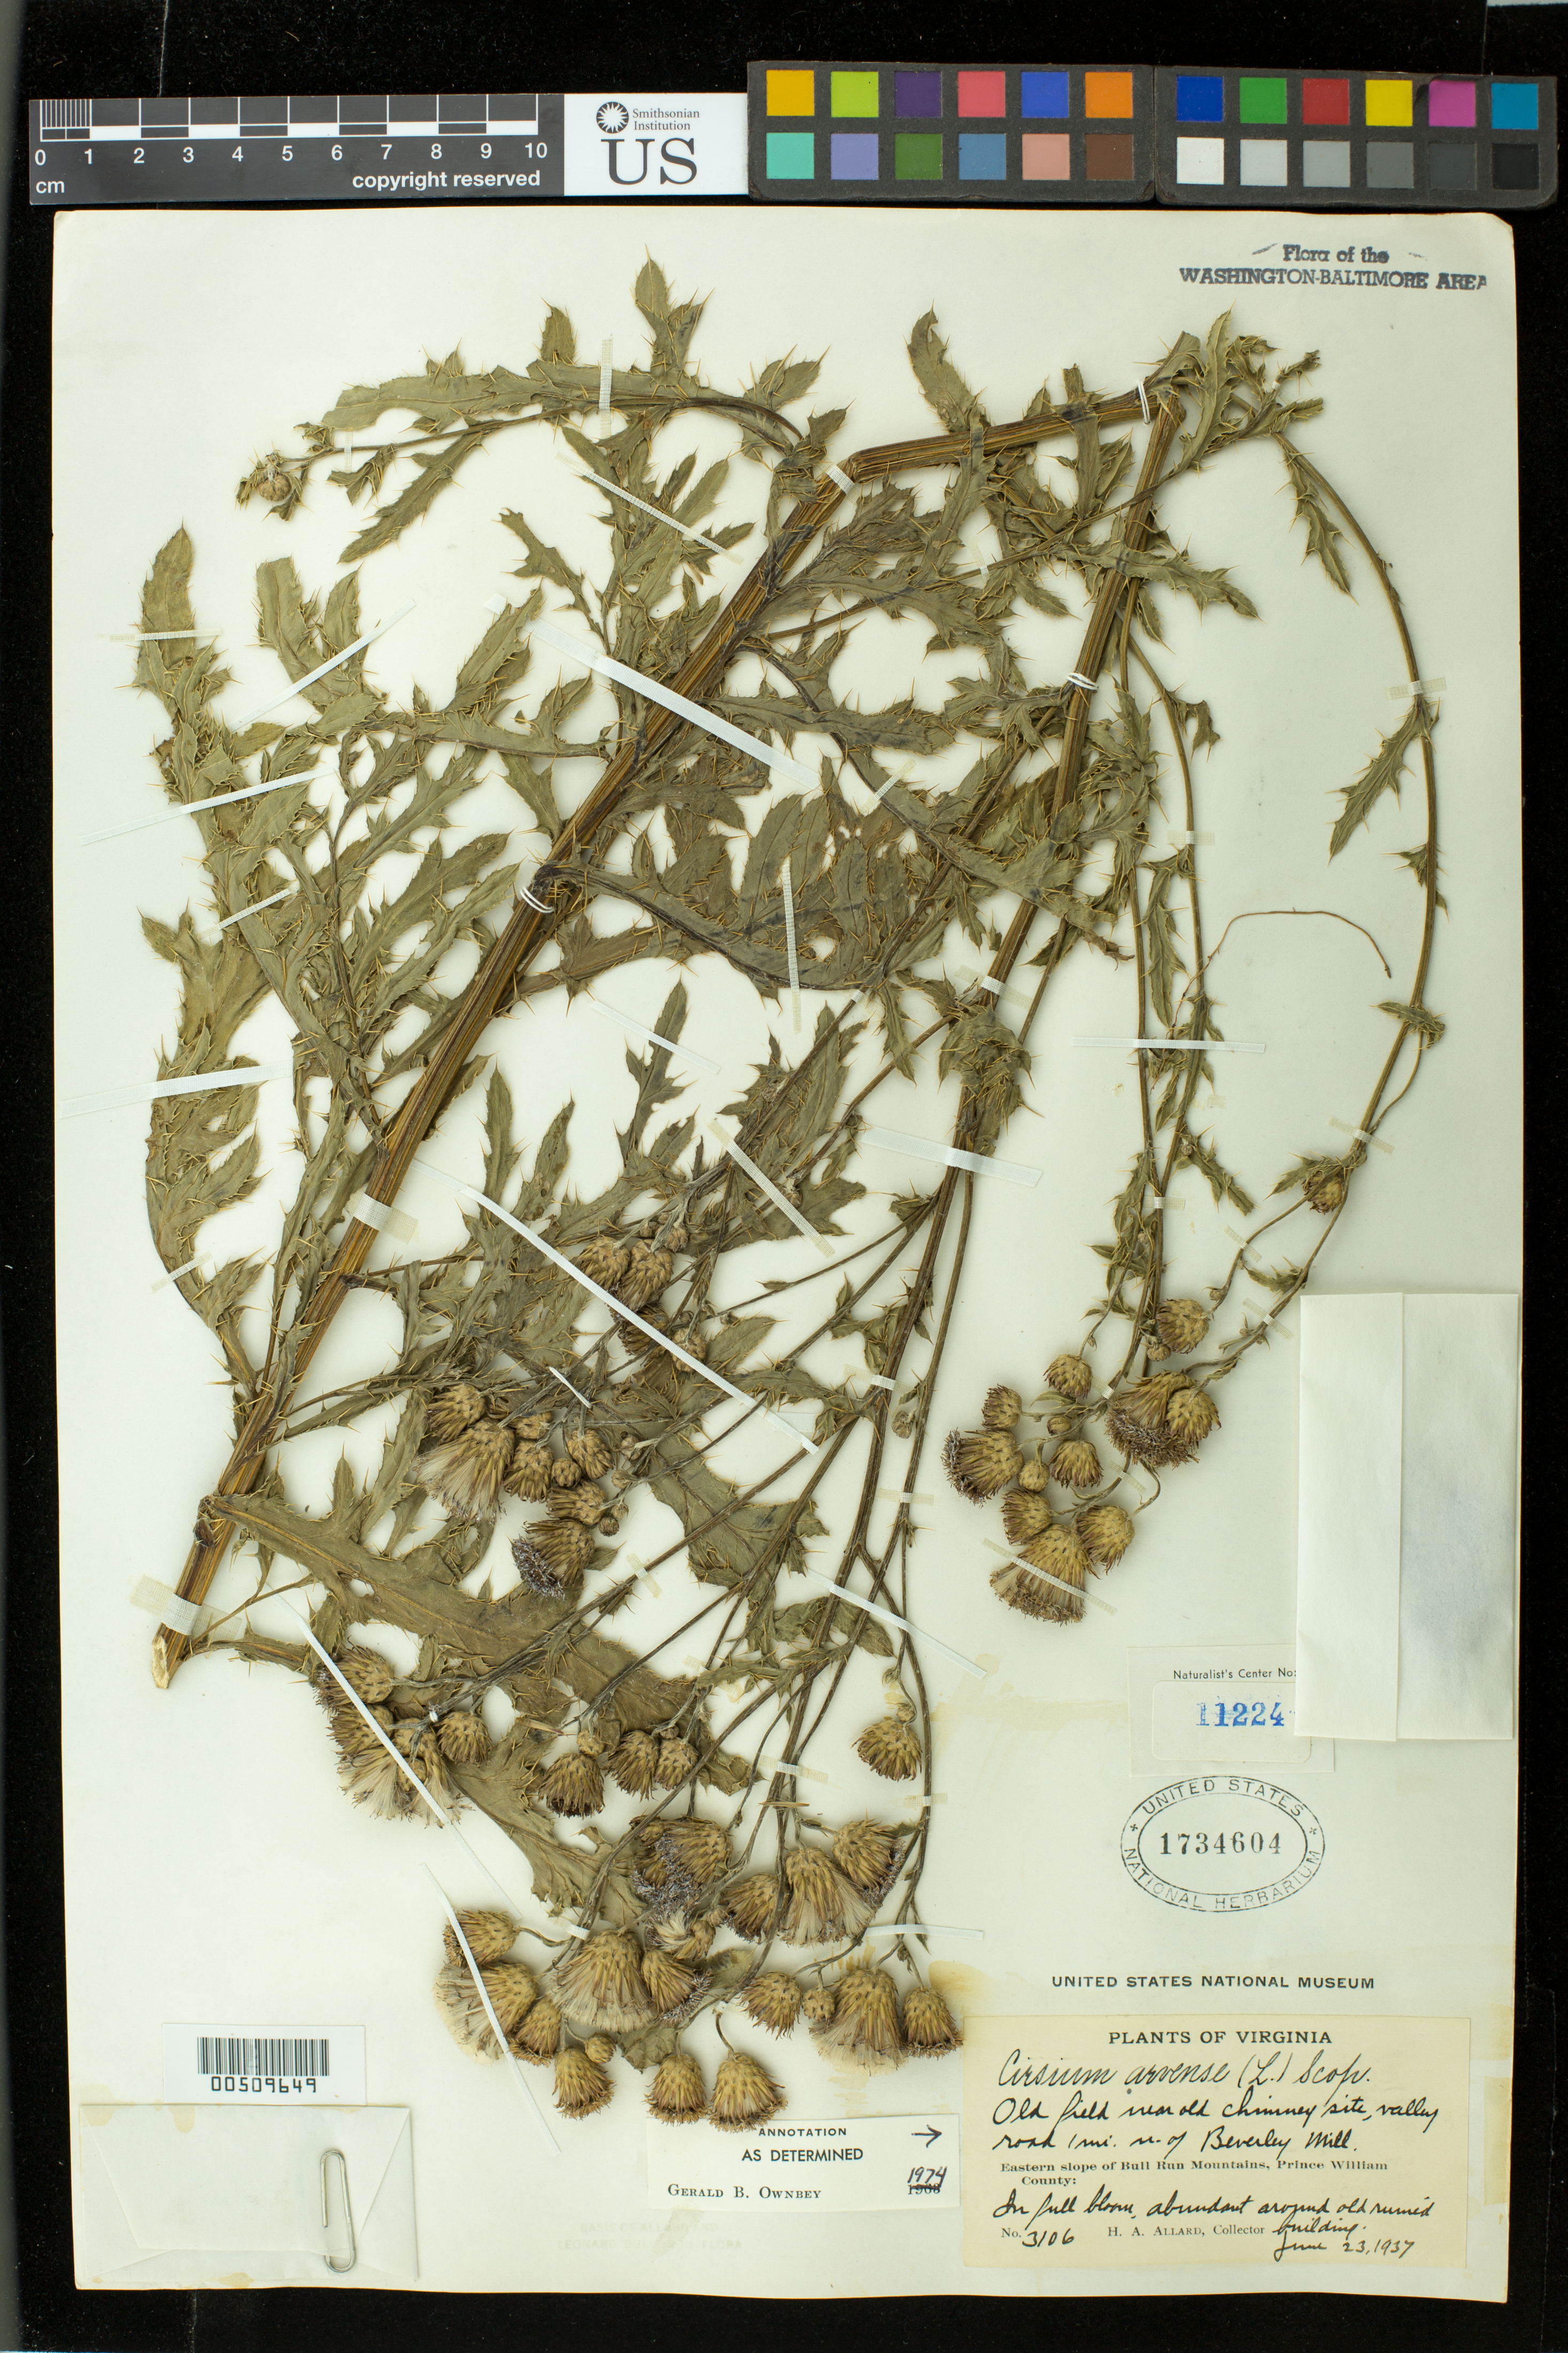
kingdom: Plantae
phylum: Tracheophyta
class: Magnoliopsida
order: Asterales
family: Asteraceae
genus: Cirsium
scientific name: Cirsium arvense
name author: (L.) Scop.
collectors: H. A. Allard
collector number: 3106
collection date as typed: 23 Jun 1937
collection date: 1937-06-23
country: United States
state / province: Virginia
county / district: Prince William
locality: Bull Run Mts., 1 mi. N of Beverley, Valley Road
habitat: old field near old chimney site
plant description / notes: Specimens returned from Naturalist Center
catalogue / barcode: US 1734604